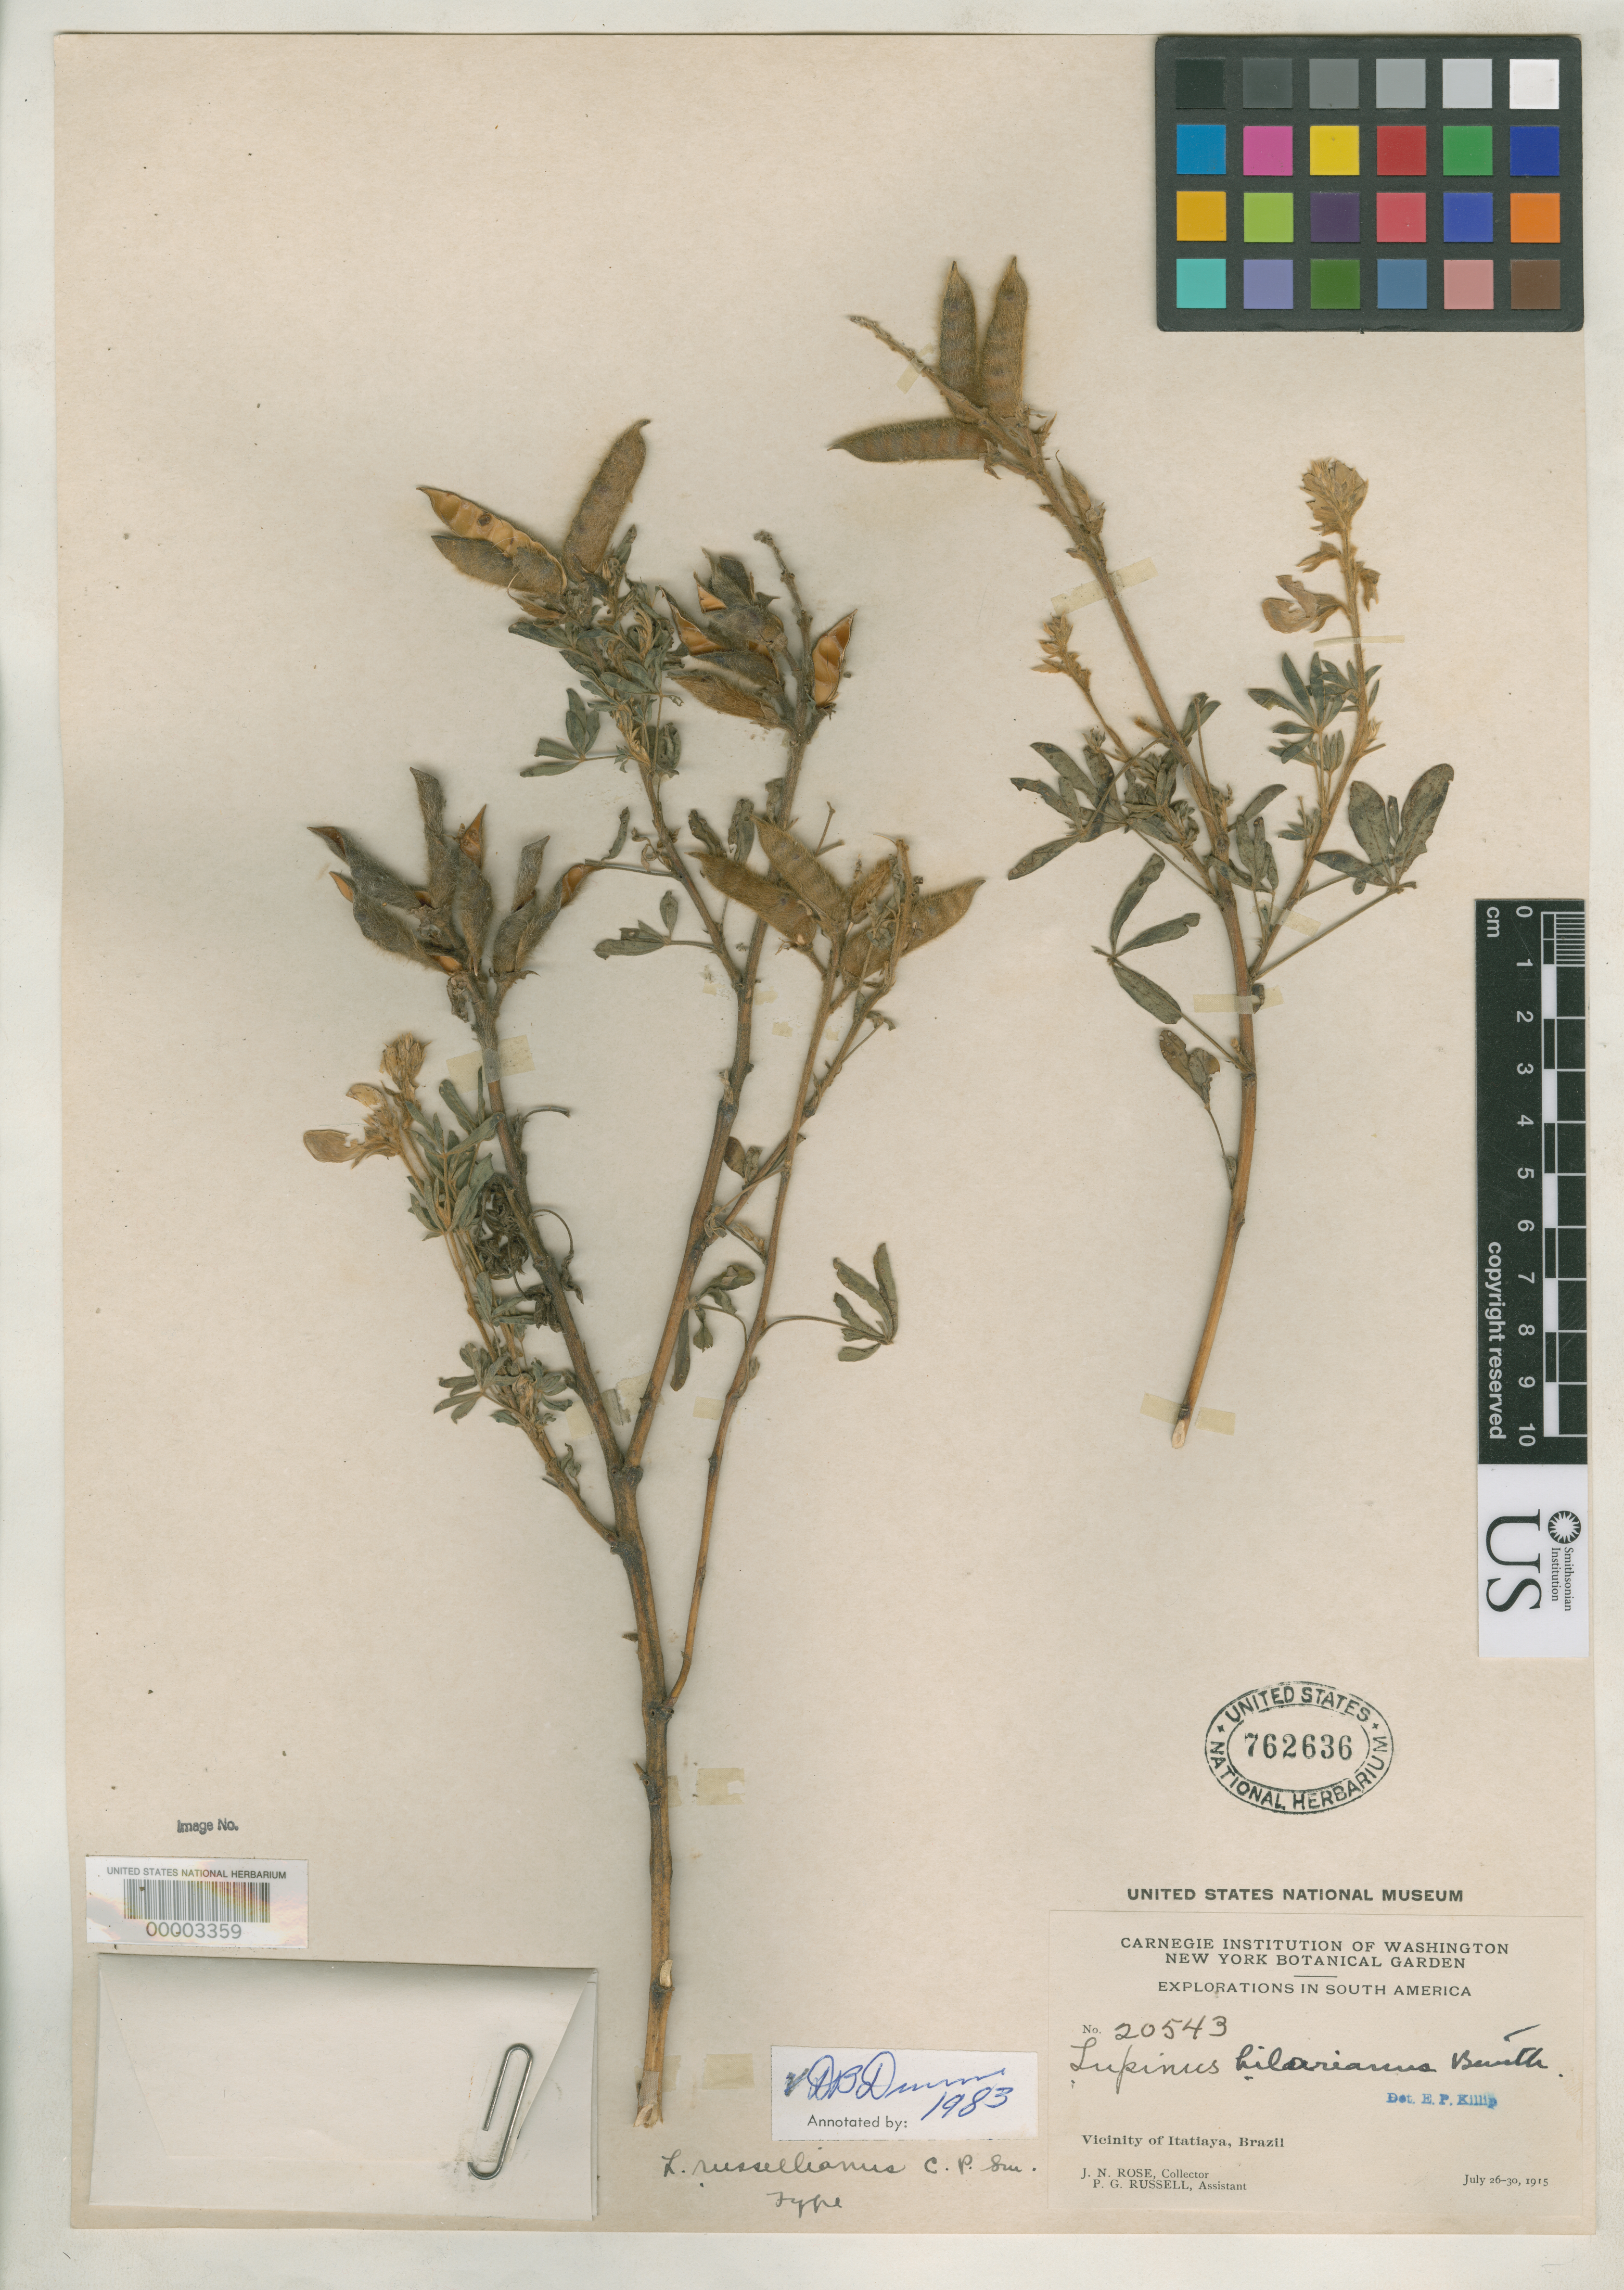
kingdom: Plantae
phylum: Tracheophyta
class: Magnoliopsida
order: Fabales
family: Fabaceae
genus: Lupinus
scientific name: Lupinus russellianus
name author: C.P. Sm.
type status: Type Collection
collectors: J. N. Rose & P. G. Russell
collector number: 20543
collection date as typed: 26 Jul 1915 to 30 Jul 1915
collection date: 1915-07-26/1915-07-30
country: Brazil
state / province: Minas Gerais / Rio de Janeiro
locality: Vicinity of Itatiaia.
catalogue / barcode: US 762636